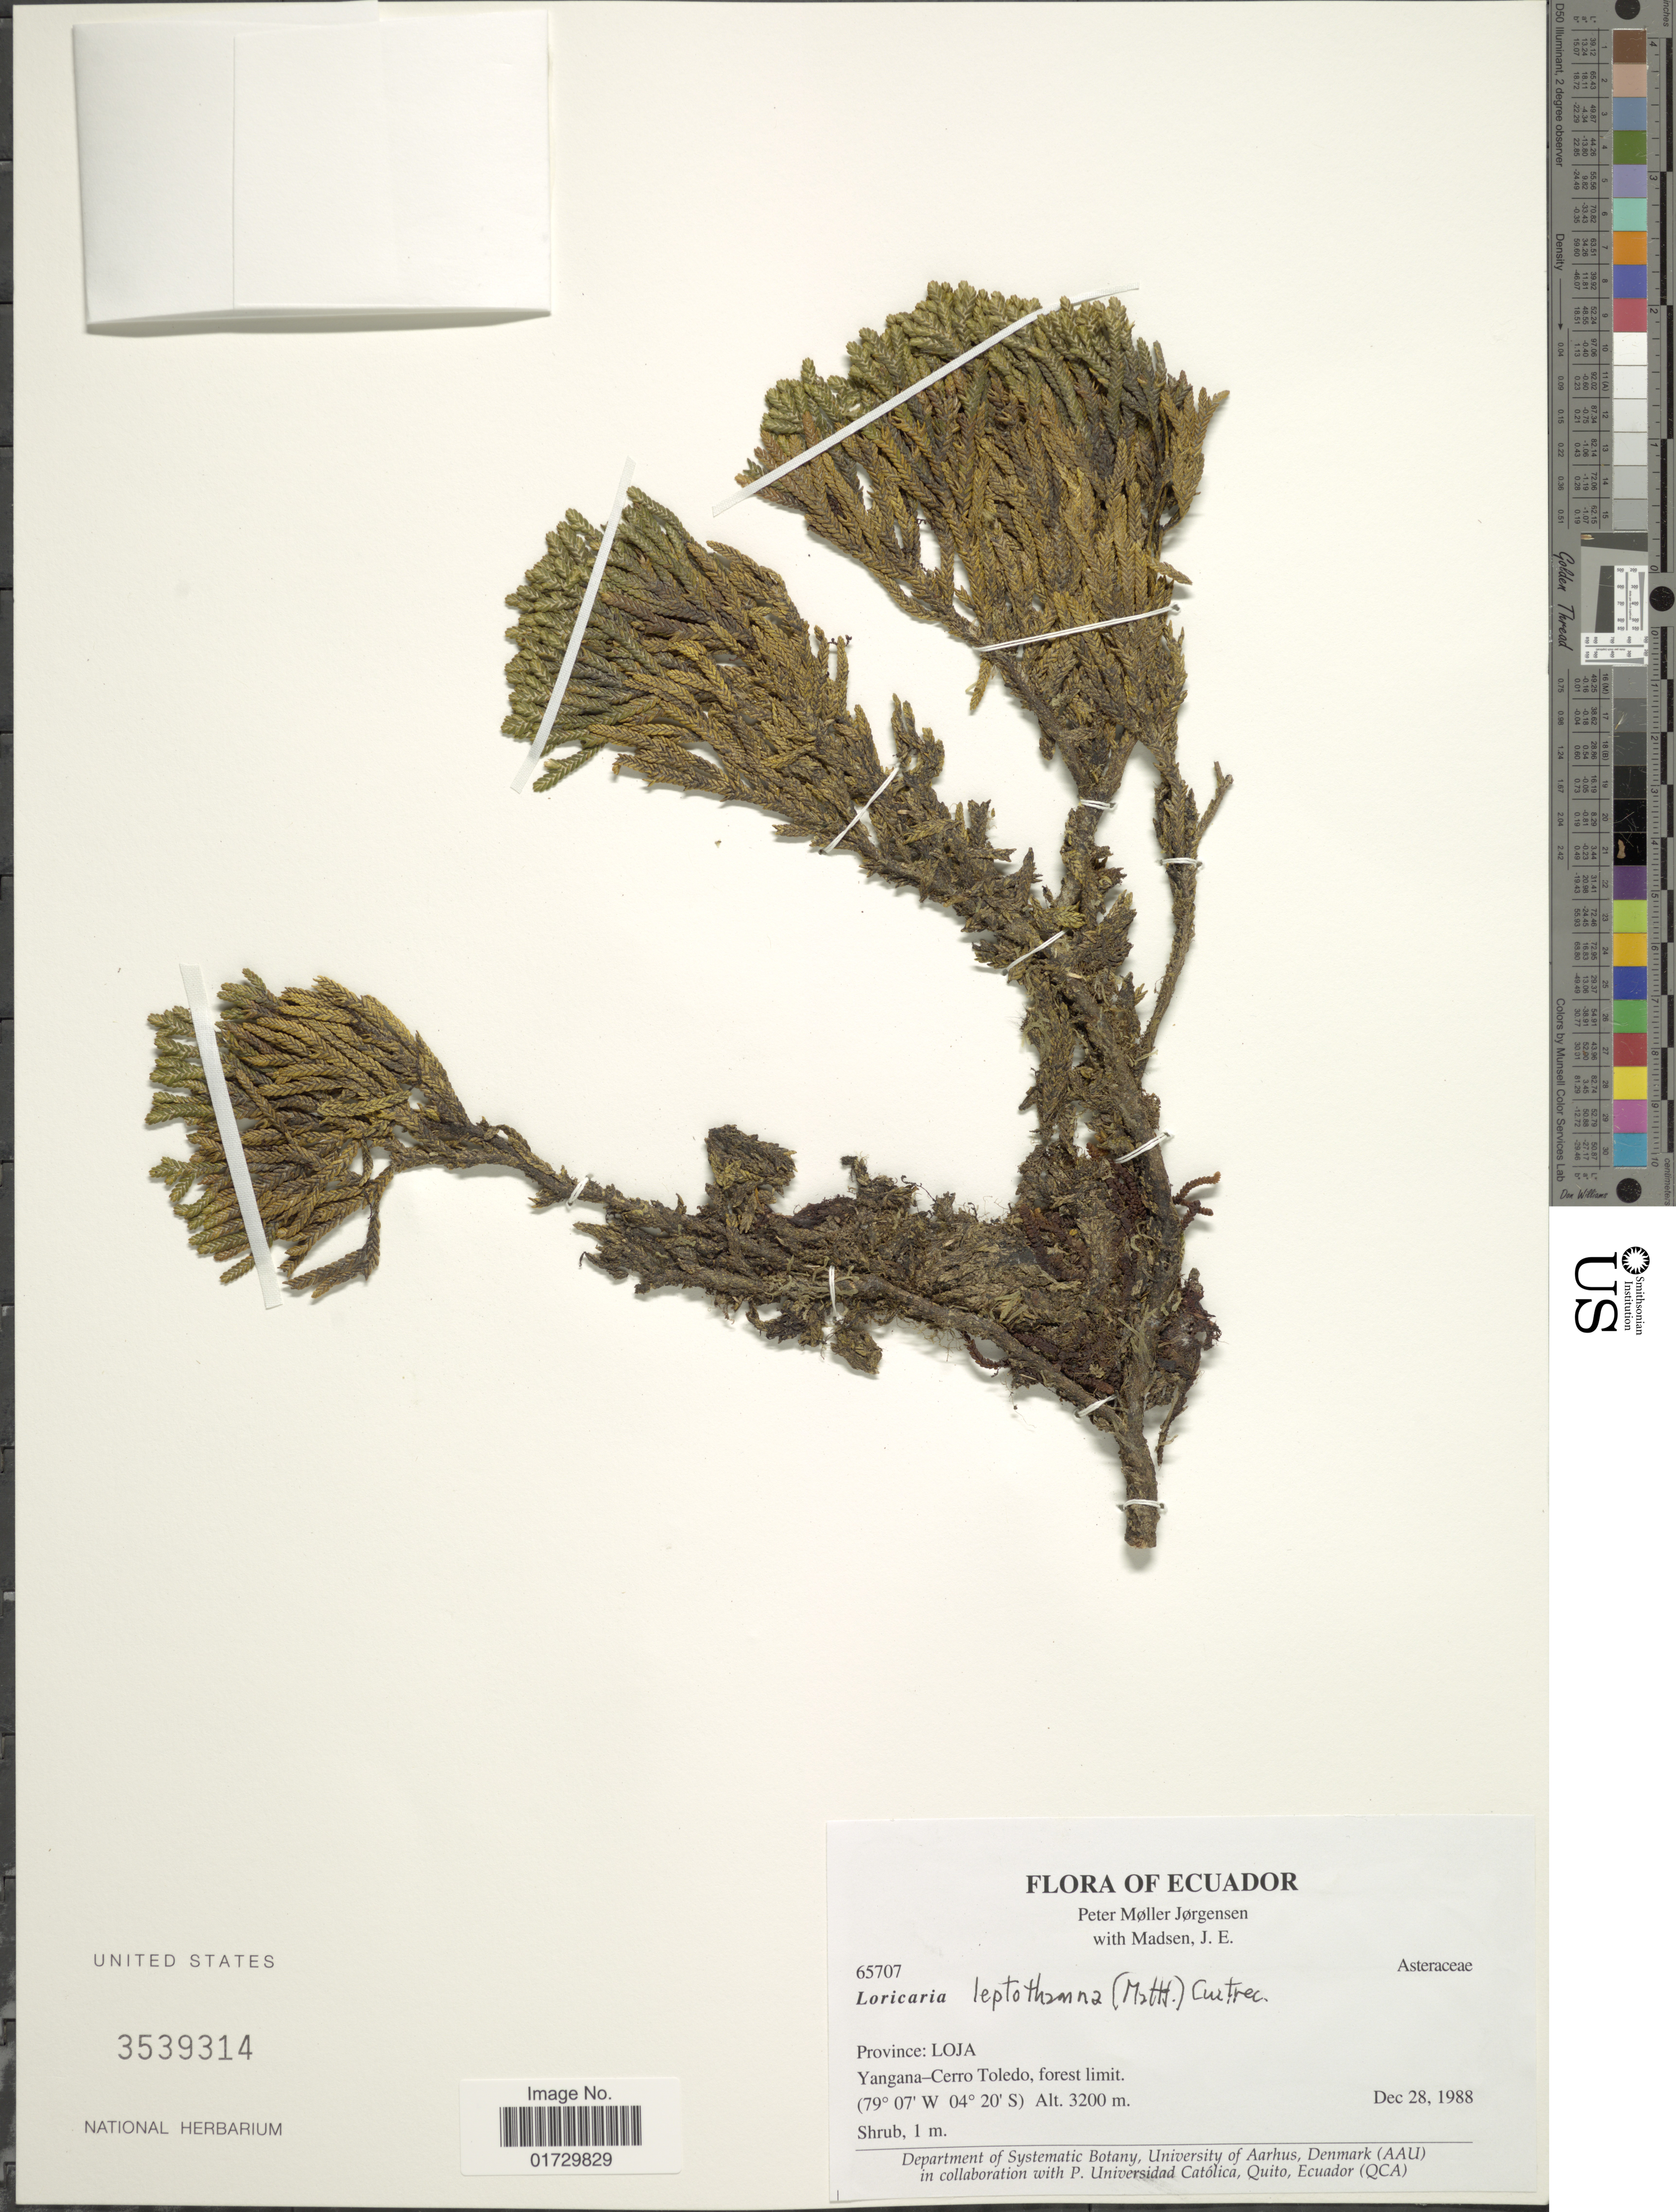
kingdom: Plantae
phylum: Tracheophyta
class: Magnoliopsida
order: Asterales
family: Asteraceae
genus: Loricaria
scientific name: Loricaria leptothamna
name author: (Mattf.) Cuatrec.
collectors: P. Jörgensen & J. E. Madsen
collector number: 65707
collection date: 1988-12-28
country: Ecuador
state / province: Loja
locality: Yangana-Cerro Toledo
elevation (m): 3200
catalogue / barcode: US 3539314